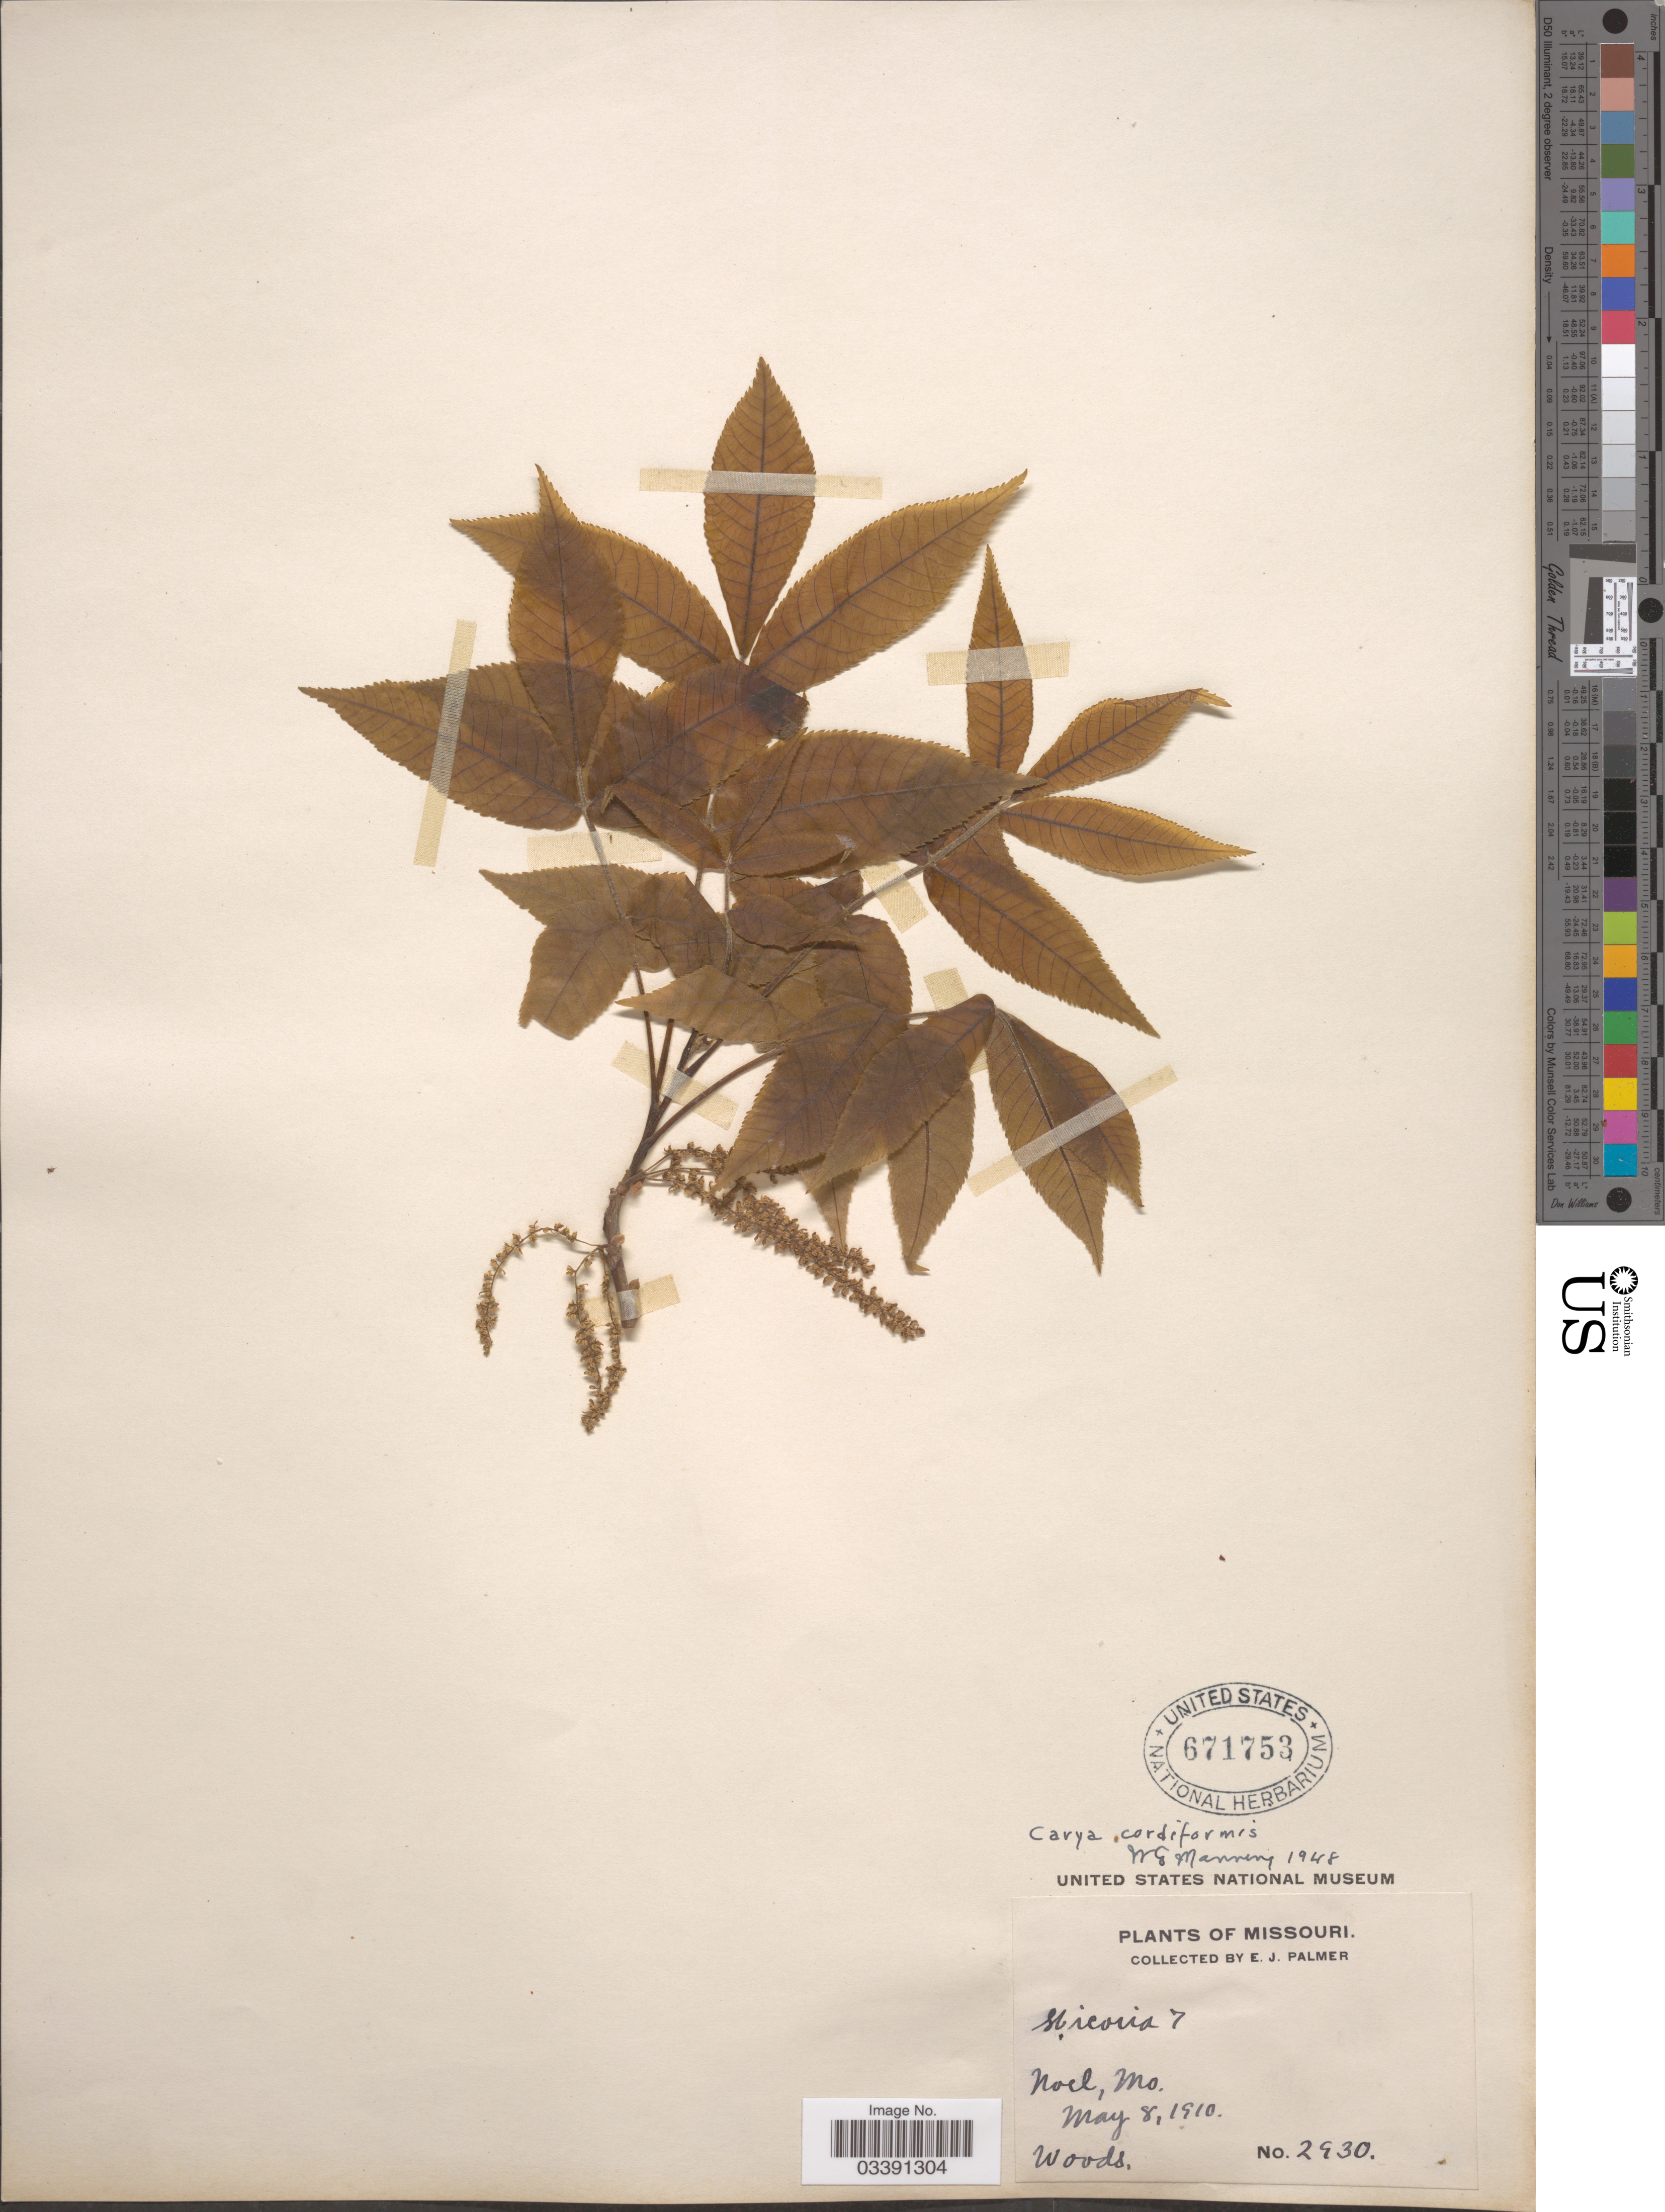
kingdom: Plantae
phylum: Tracheophyta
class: Magnoliopsida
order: Fagales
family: Juglandaceae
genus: Carya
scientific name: Carya cordiformis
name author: (Wangenh.) K. Koch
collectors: E. J. Palmer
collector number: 2930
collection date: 1910-05-08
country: United States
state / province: Missouri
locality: Noel.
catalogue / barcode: US 671753